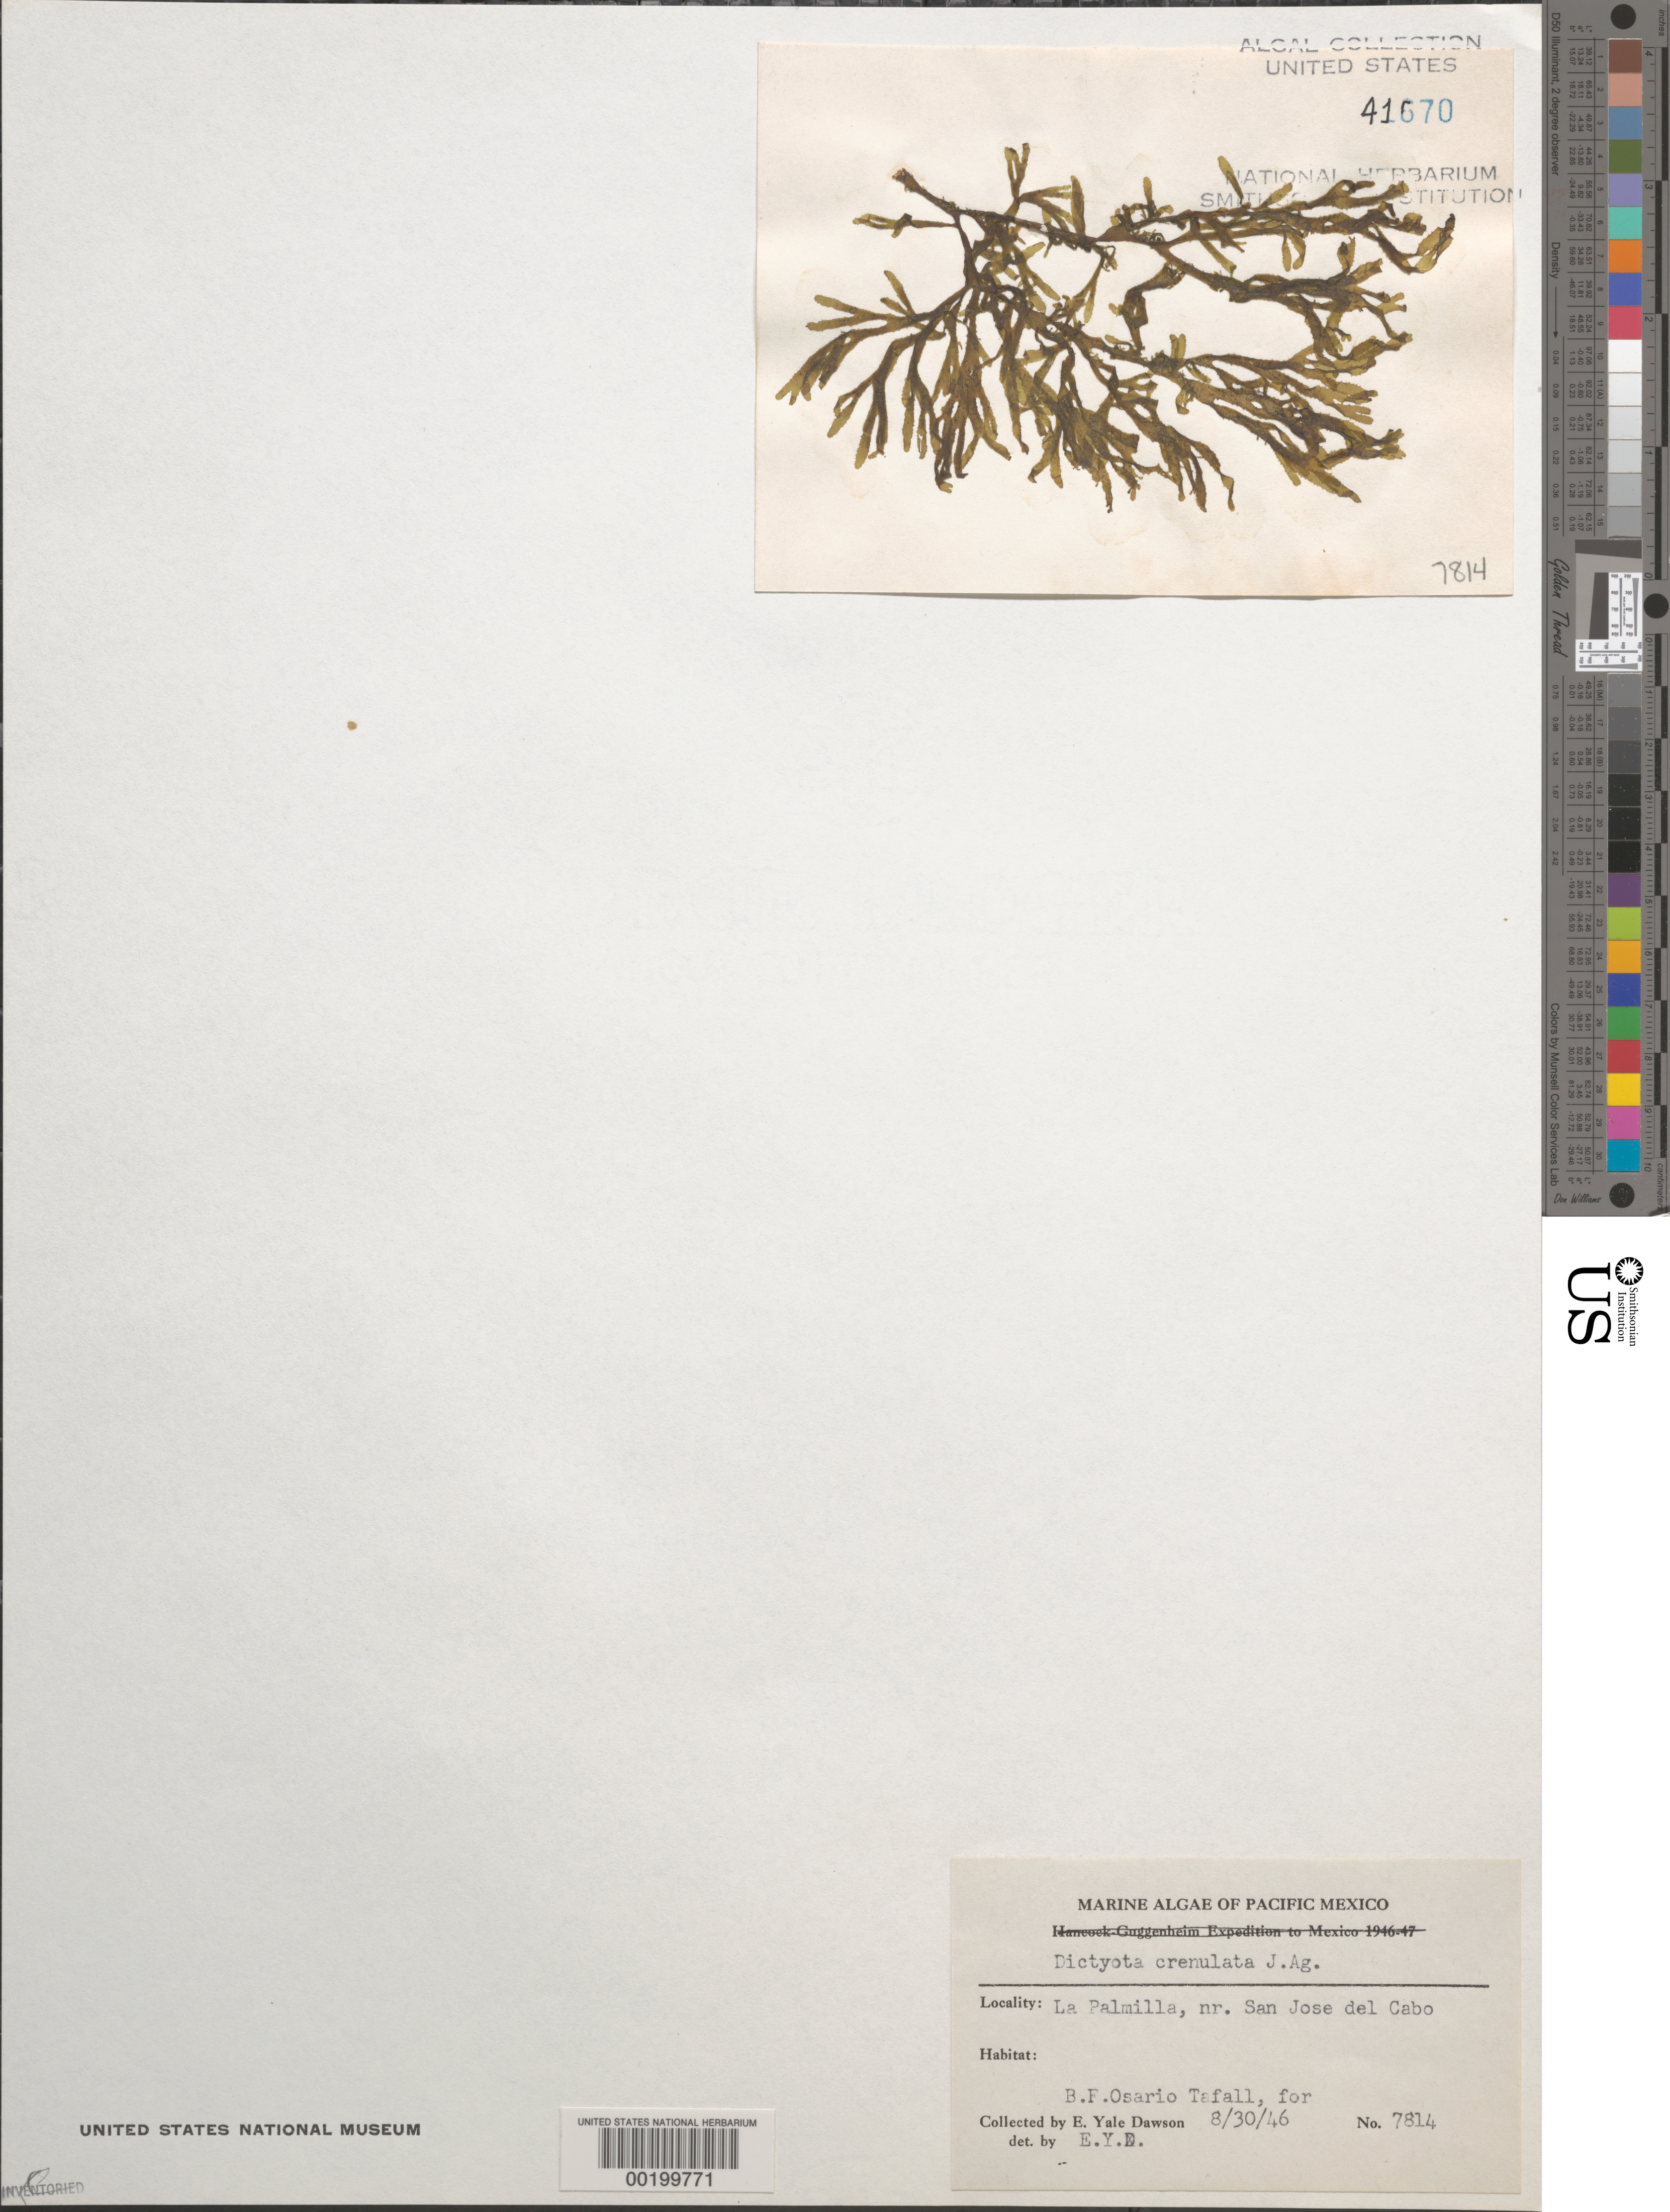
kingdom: Chromista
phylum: Ochrophyta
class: Phaeophyceae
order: Dictyotales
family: Dictyotaceae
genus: Dictyota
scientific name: Dictyota crenulata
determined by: Dawson, E. Y.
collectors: B. Osario Tafall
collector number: EYD 7814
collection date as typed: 30 Aug 1946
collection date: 1946-08-30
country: Mexico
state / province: Baja California Sur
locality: La Palmilla, near San Jose del Cabo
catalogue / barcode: US 41670